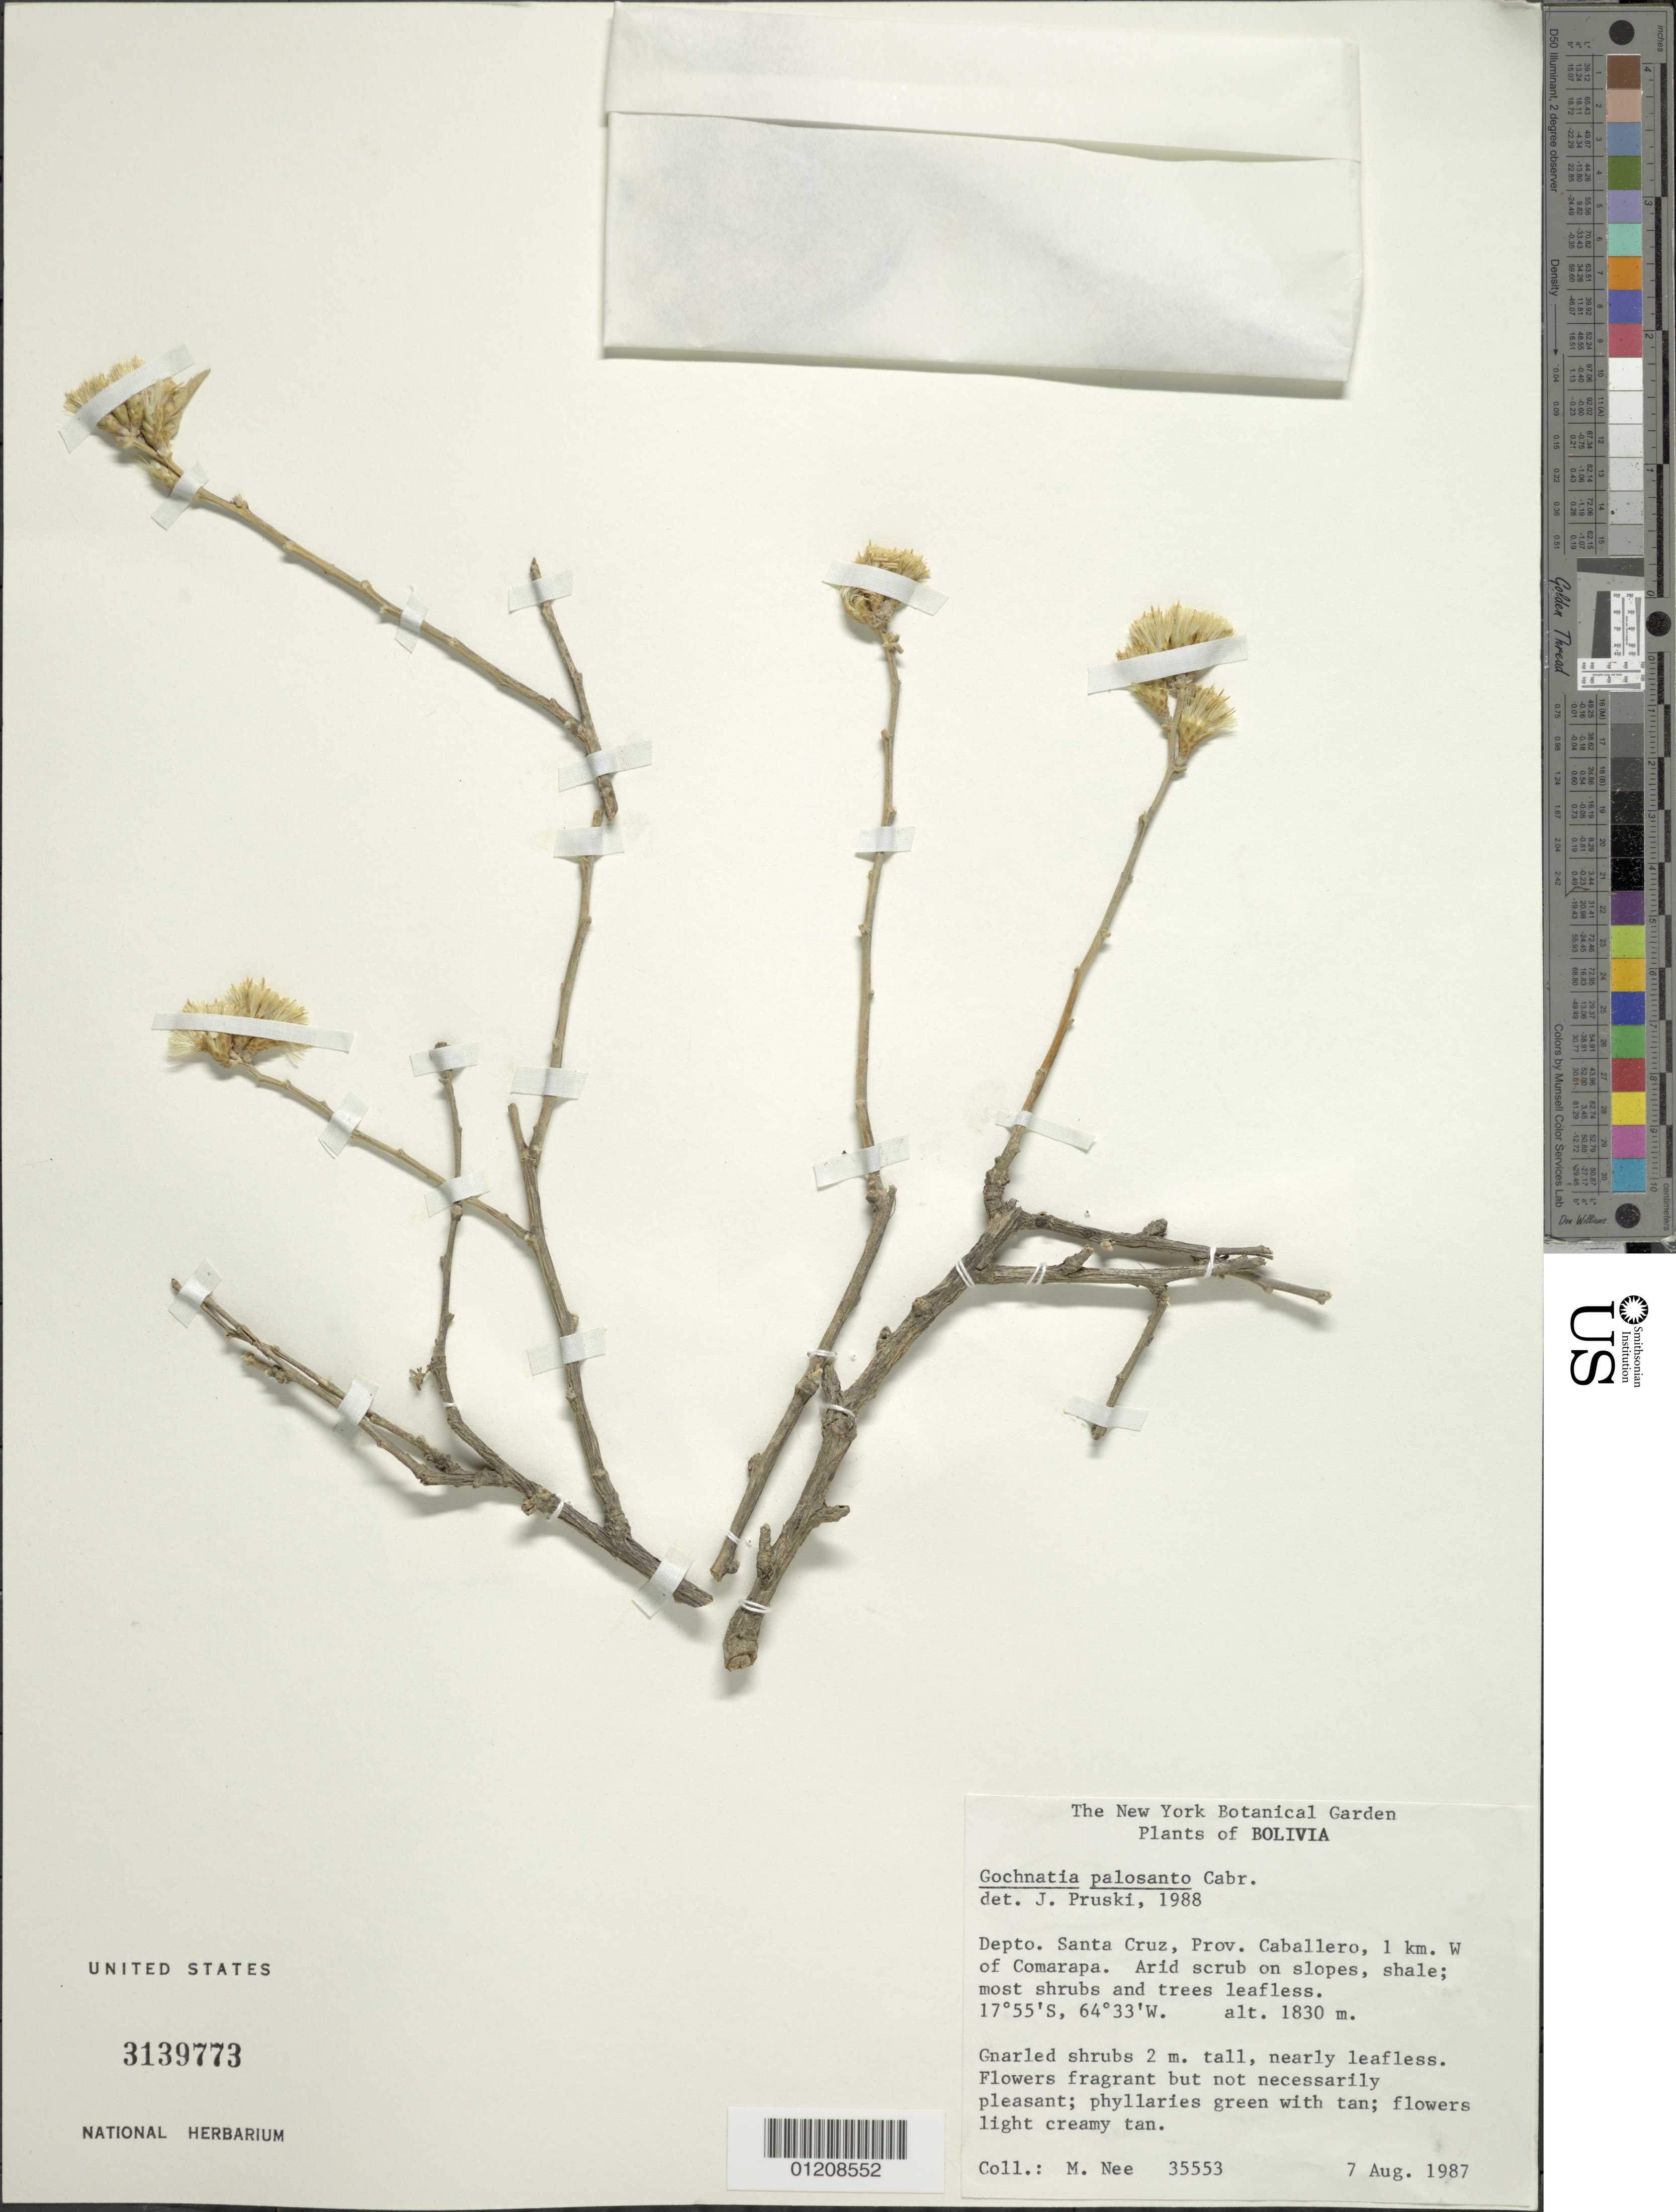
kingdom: Plantae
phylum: Tracheophyta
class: Magnoliopsida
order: Asterales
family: Asteraceae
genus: Gochnatia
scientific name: Gochnatia palosanto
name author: Cabrera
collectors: M. Nee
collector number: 35553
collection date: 1987-08-07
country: Bolivia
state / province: Santa Cruz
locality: Prov. Caballero, 1 km W of Camarapa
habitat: Arid scrub on slopes; shale; most shrubs and tress leafless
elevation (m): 1830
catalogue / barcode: US 3139773